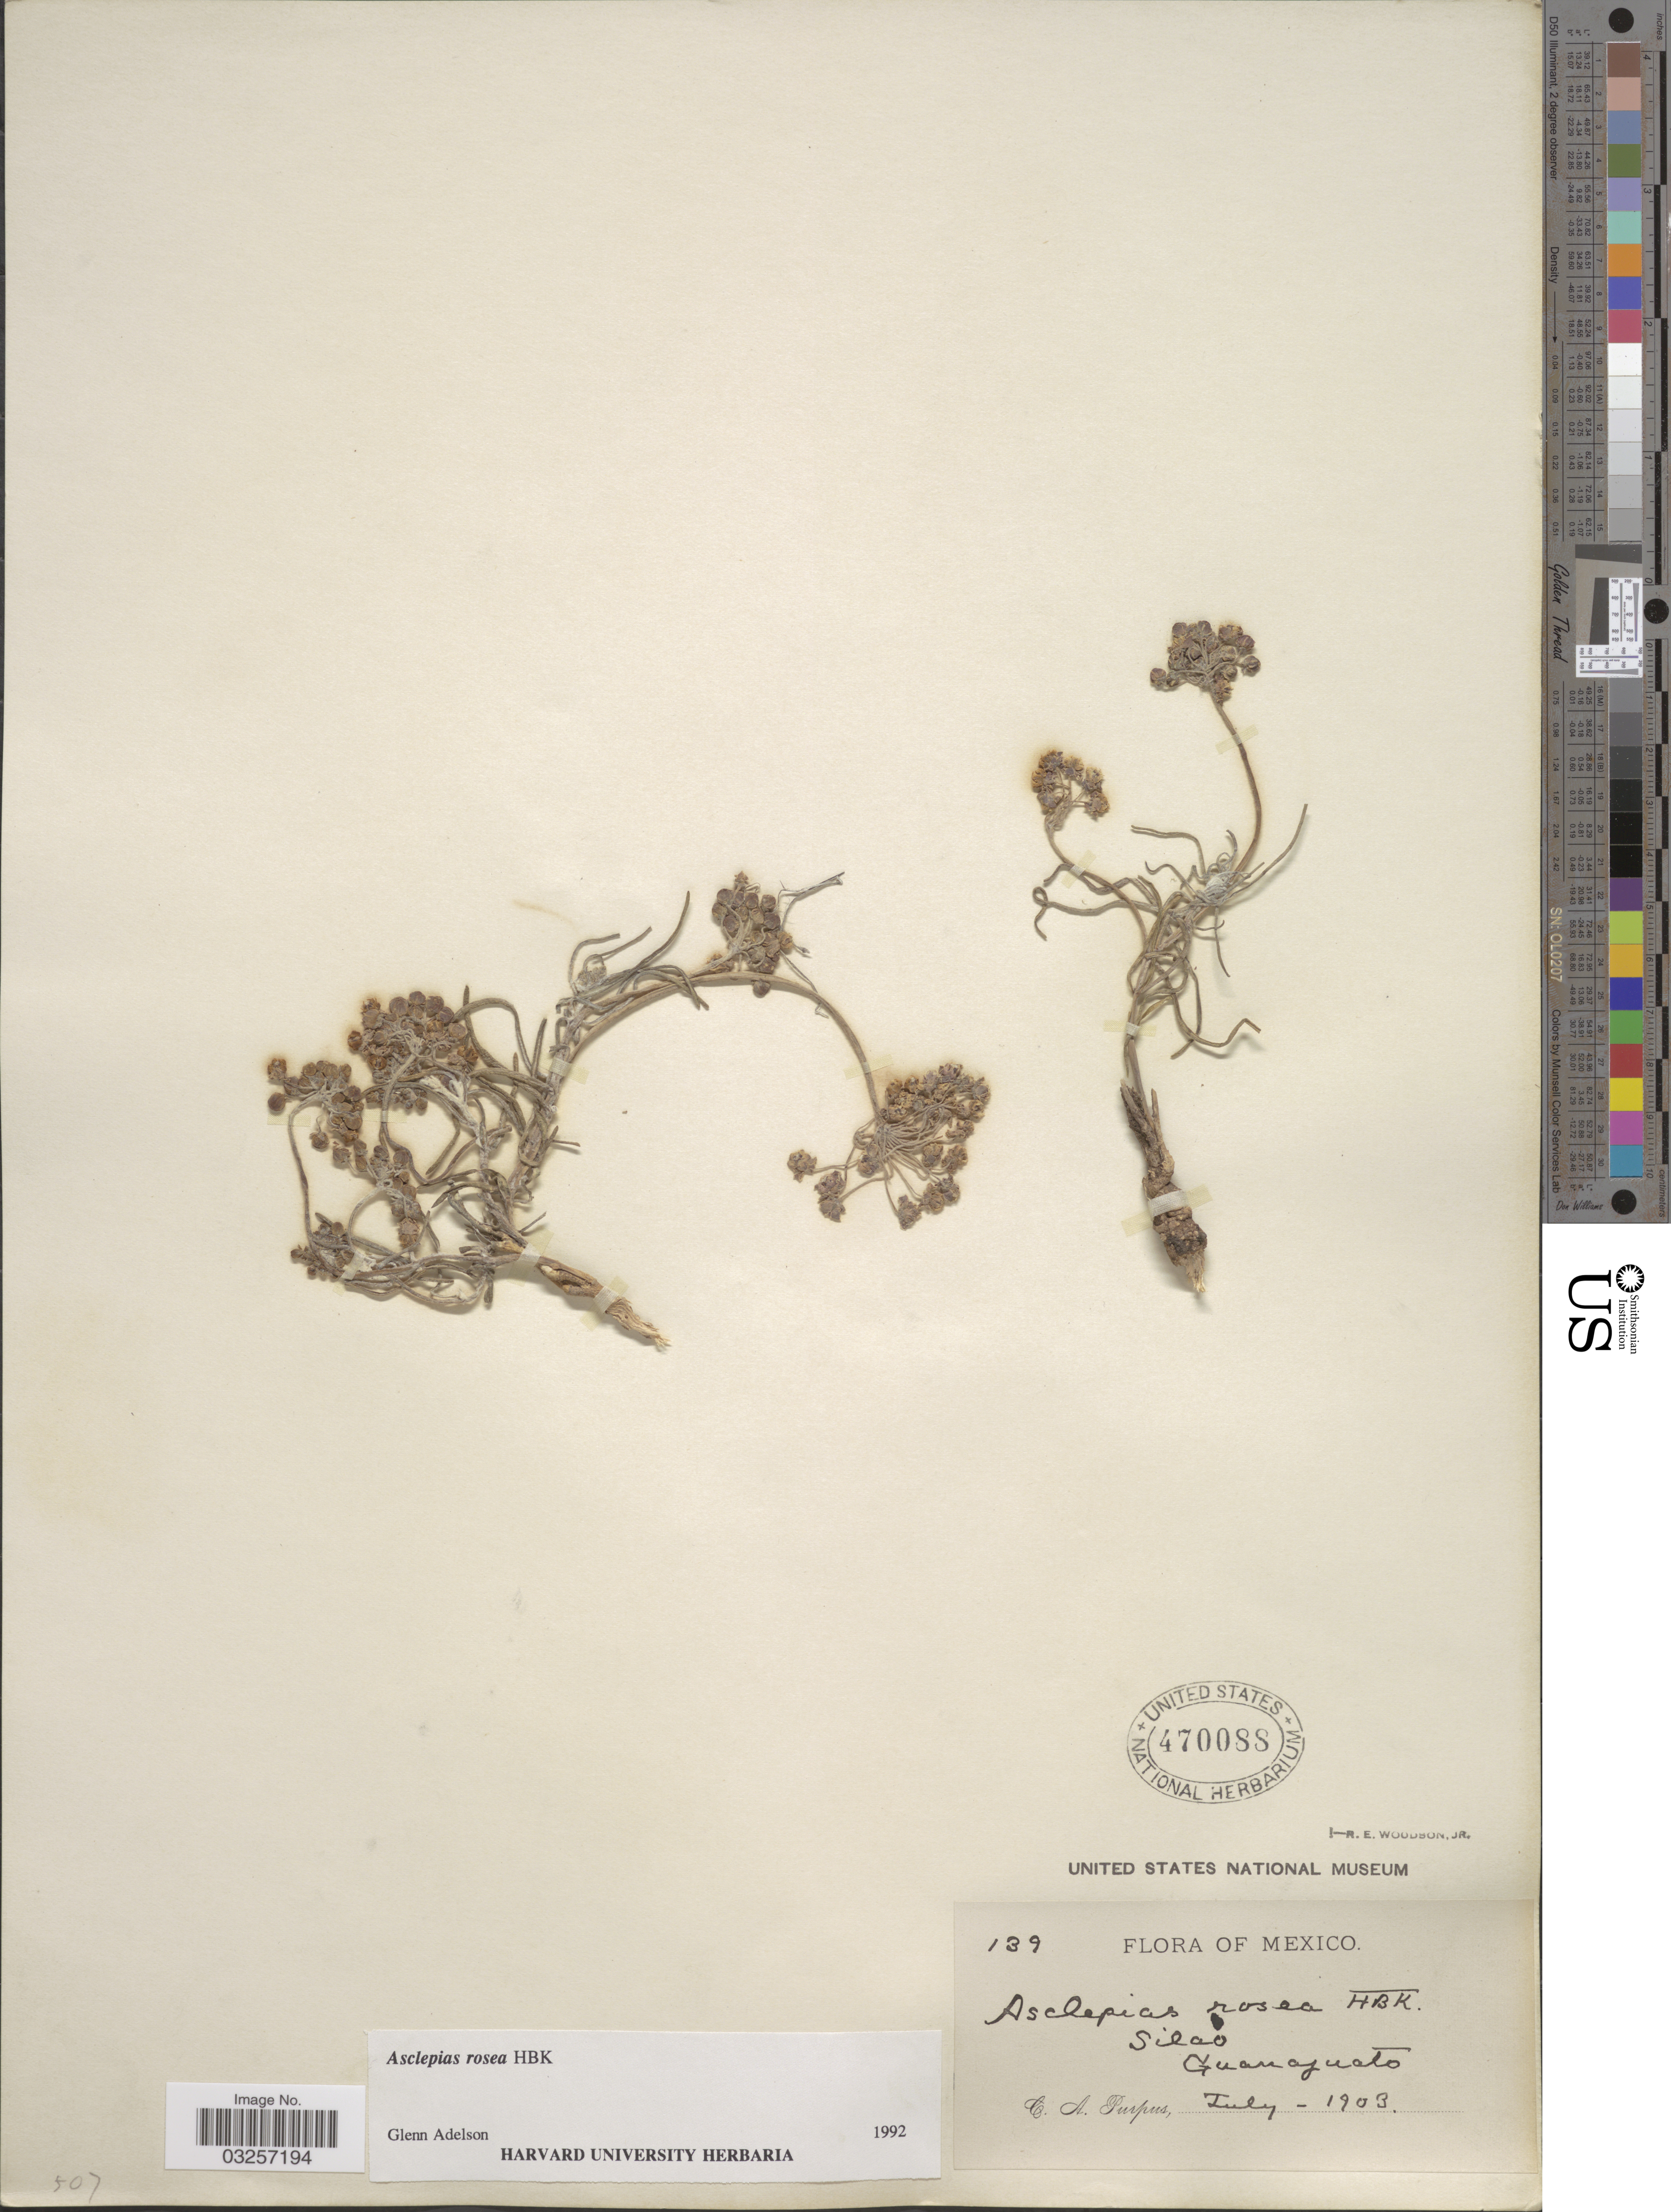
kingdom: Plantae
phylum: Tracheophyta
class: Magnoliopsida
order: Gentianales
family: Apocynaceae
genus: Asclepias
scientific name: Asclepias rosea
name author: Kunth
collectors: C. A. Purpus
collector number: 139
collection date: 1903-07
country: Mexico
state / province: Guanajuato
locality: Silao.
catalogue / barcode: US 470088